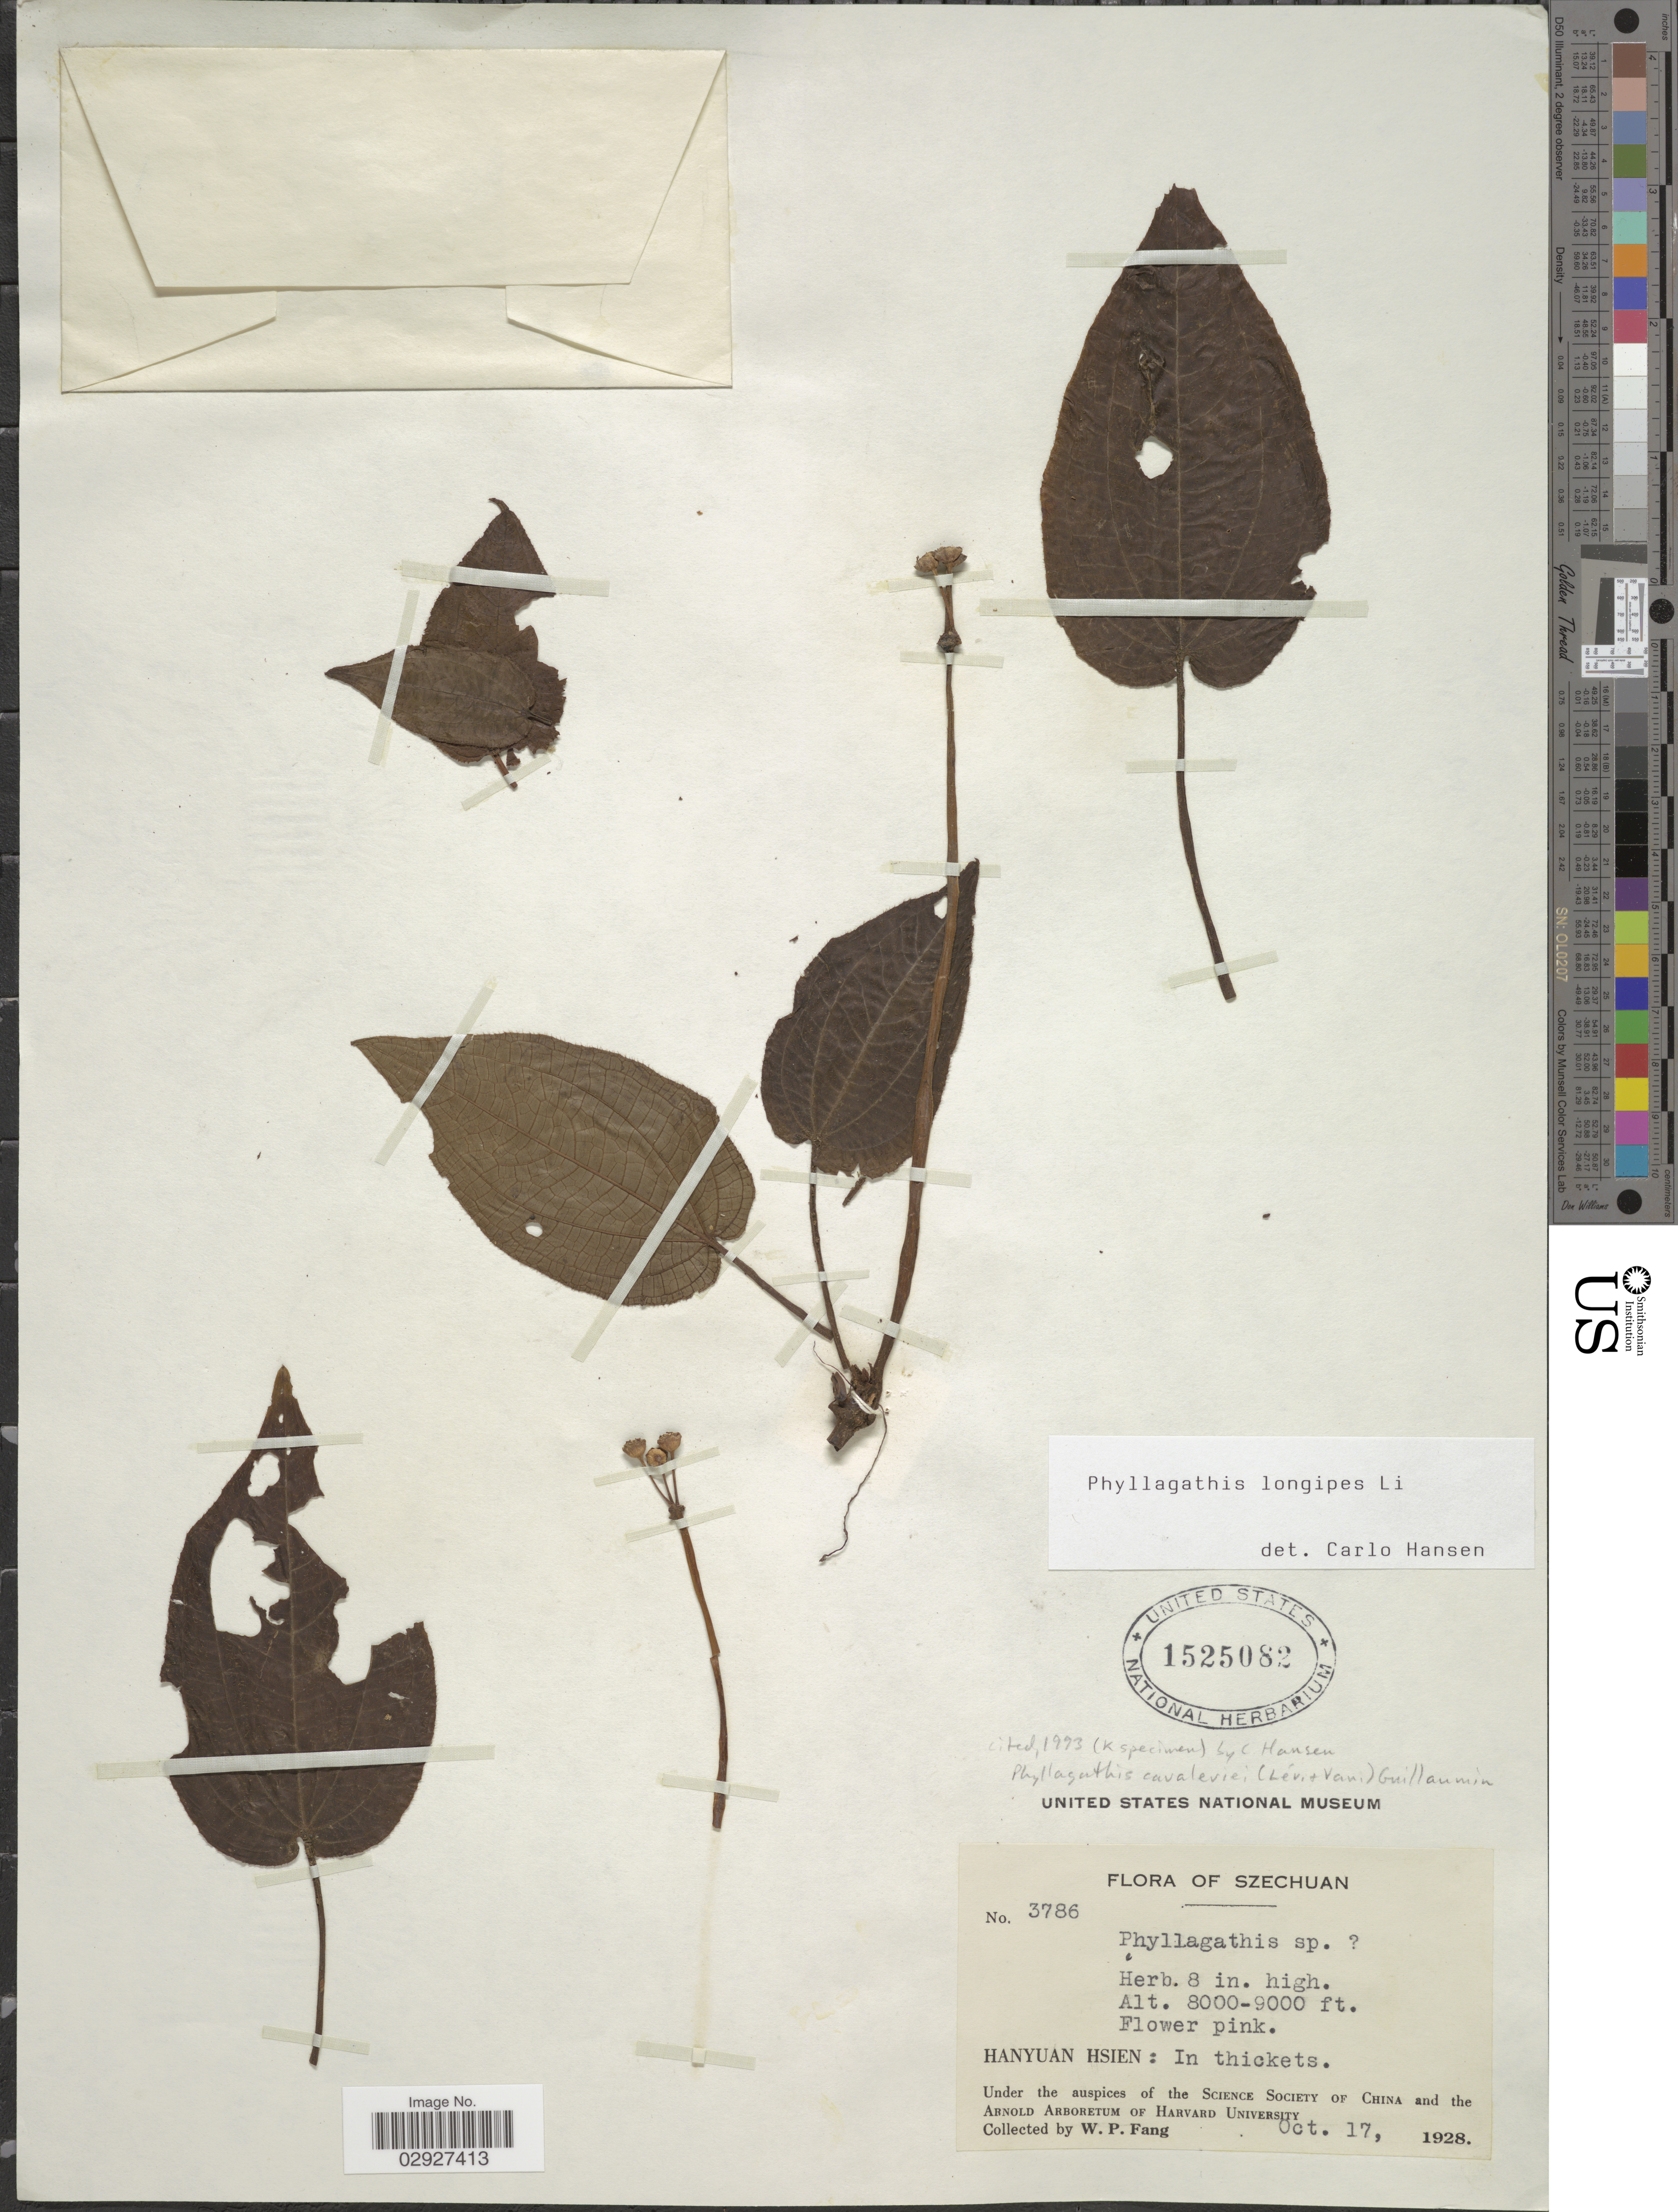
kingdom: Plantae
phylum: Tracheophyta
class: Magnoliopsida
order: Myrtales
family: Melastomataceae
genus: Phyllagathis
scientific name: Phyllagathis longipes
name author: H.L. Li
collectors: W. P. Fang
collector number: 3786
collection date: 1928-10-17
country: China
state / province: Sichuan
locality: Szechuan, Hanyuan Hsien: In thickets.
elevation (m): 2438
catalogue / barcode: US 1525082